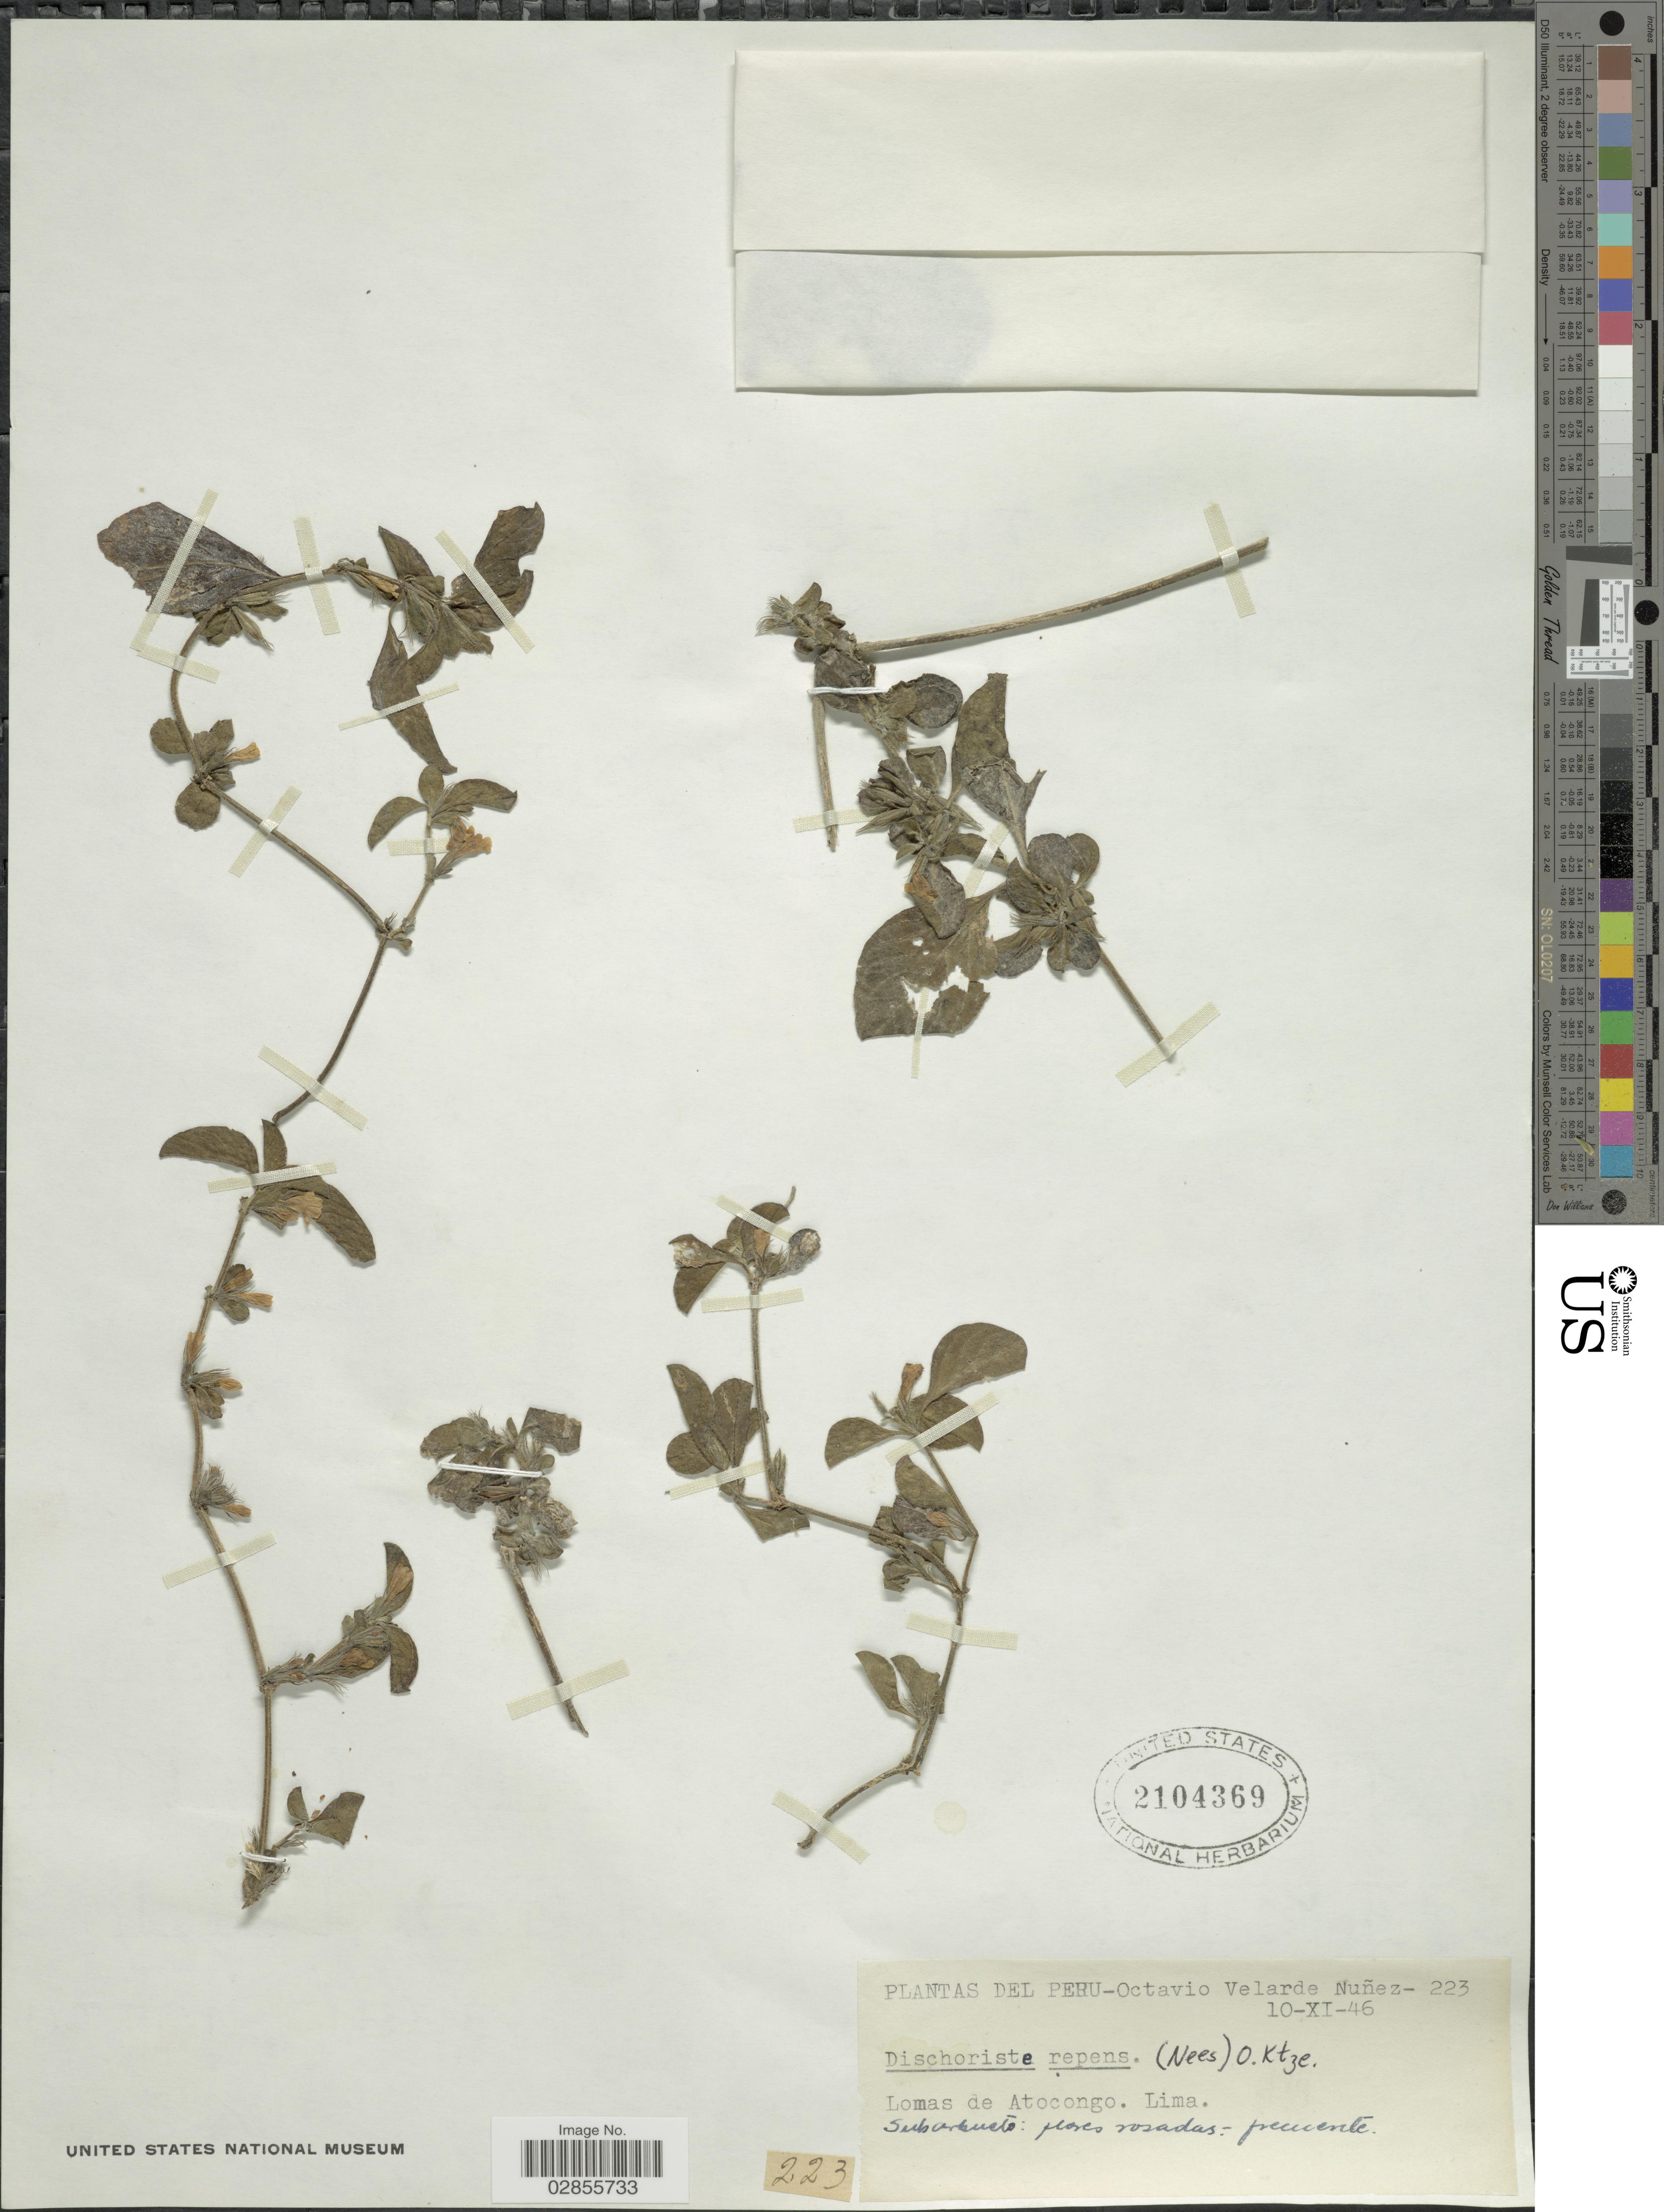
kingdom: Plantae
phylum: Tracheophyta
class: Magnoliopsida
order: Lamiales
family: Acanthaceae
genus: Dyschoriste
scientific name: Dyschoriste repens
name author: (Nees) Kuntze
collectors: O. Velarde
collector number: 223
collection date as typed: Transcribed d/m/y: 10/11/46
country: Peru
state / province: Lima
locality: Lomas de Atocongo.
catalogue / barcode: US 2104369